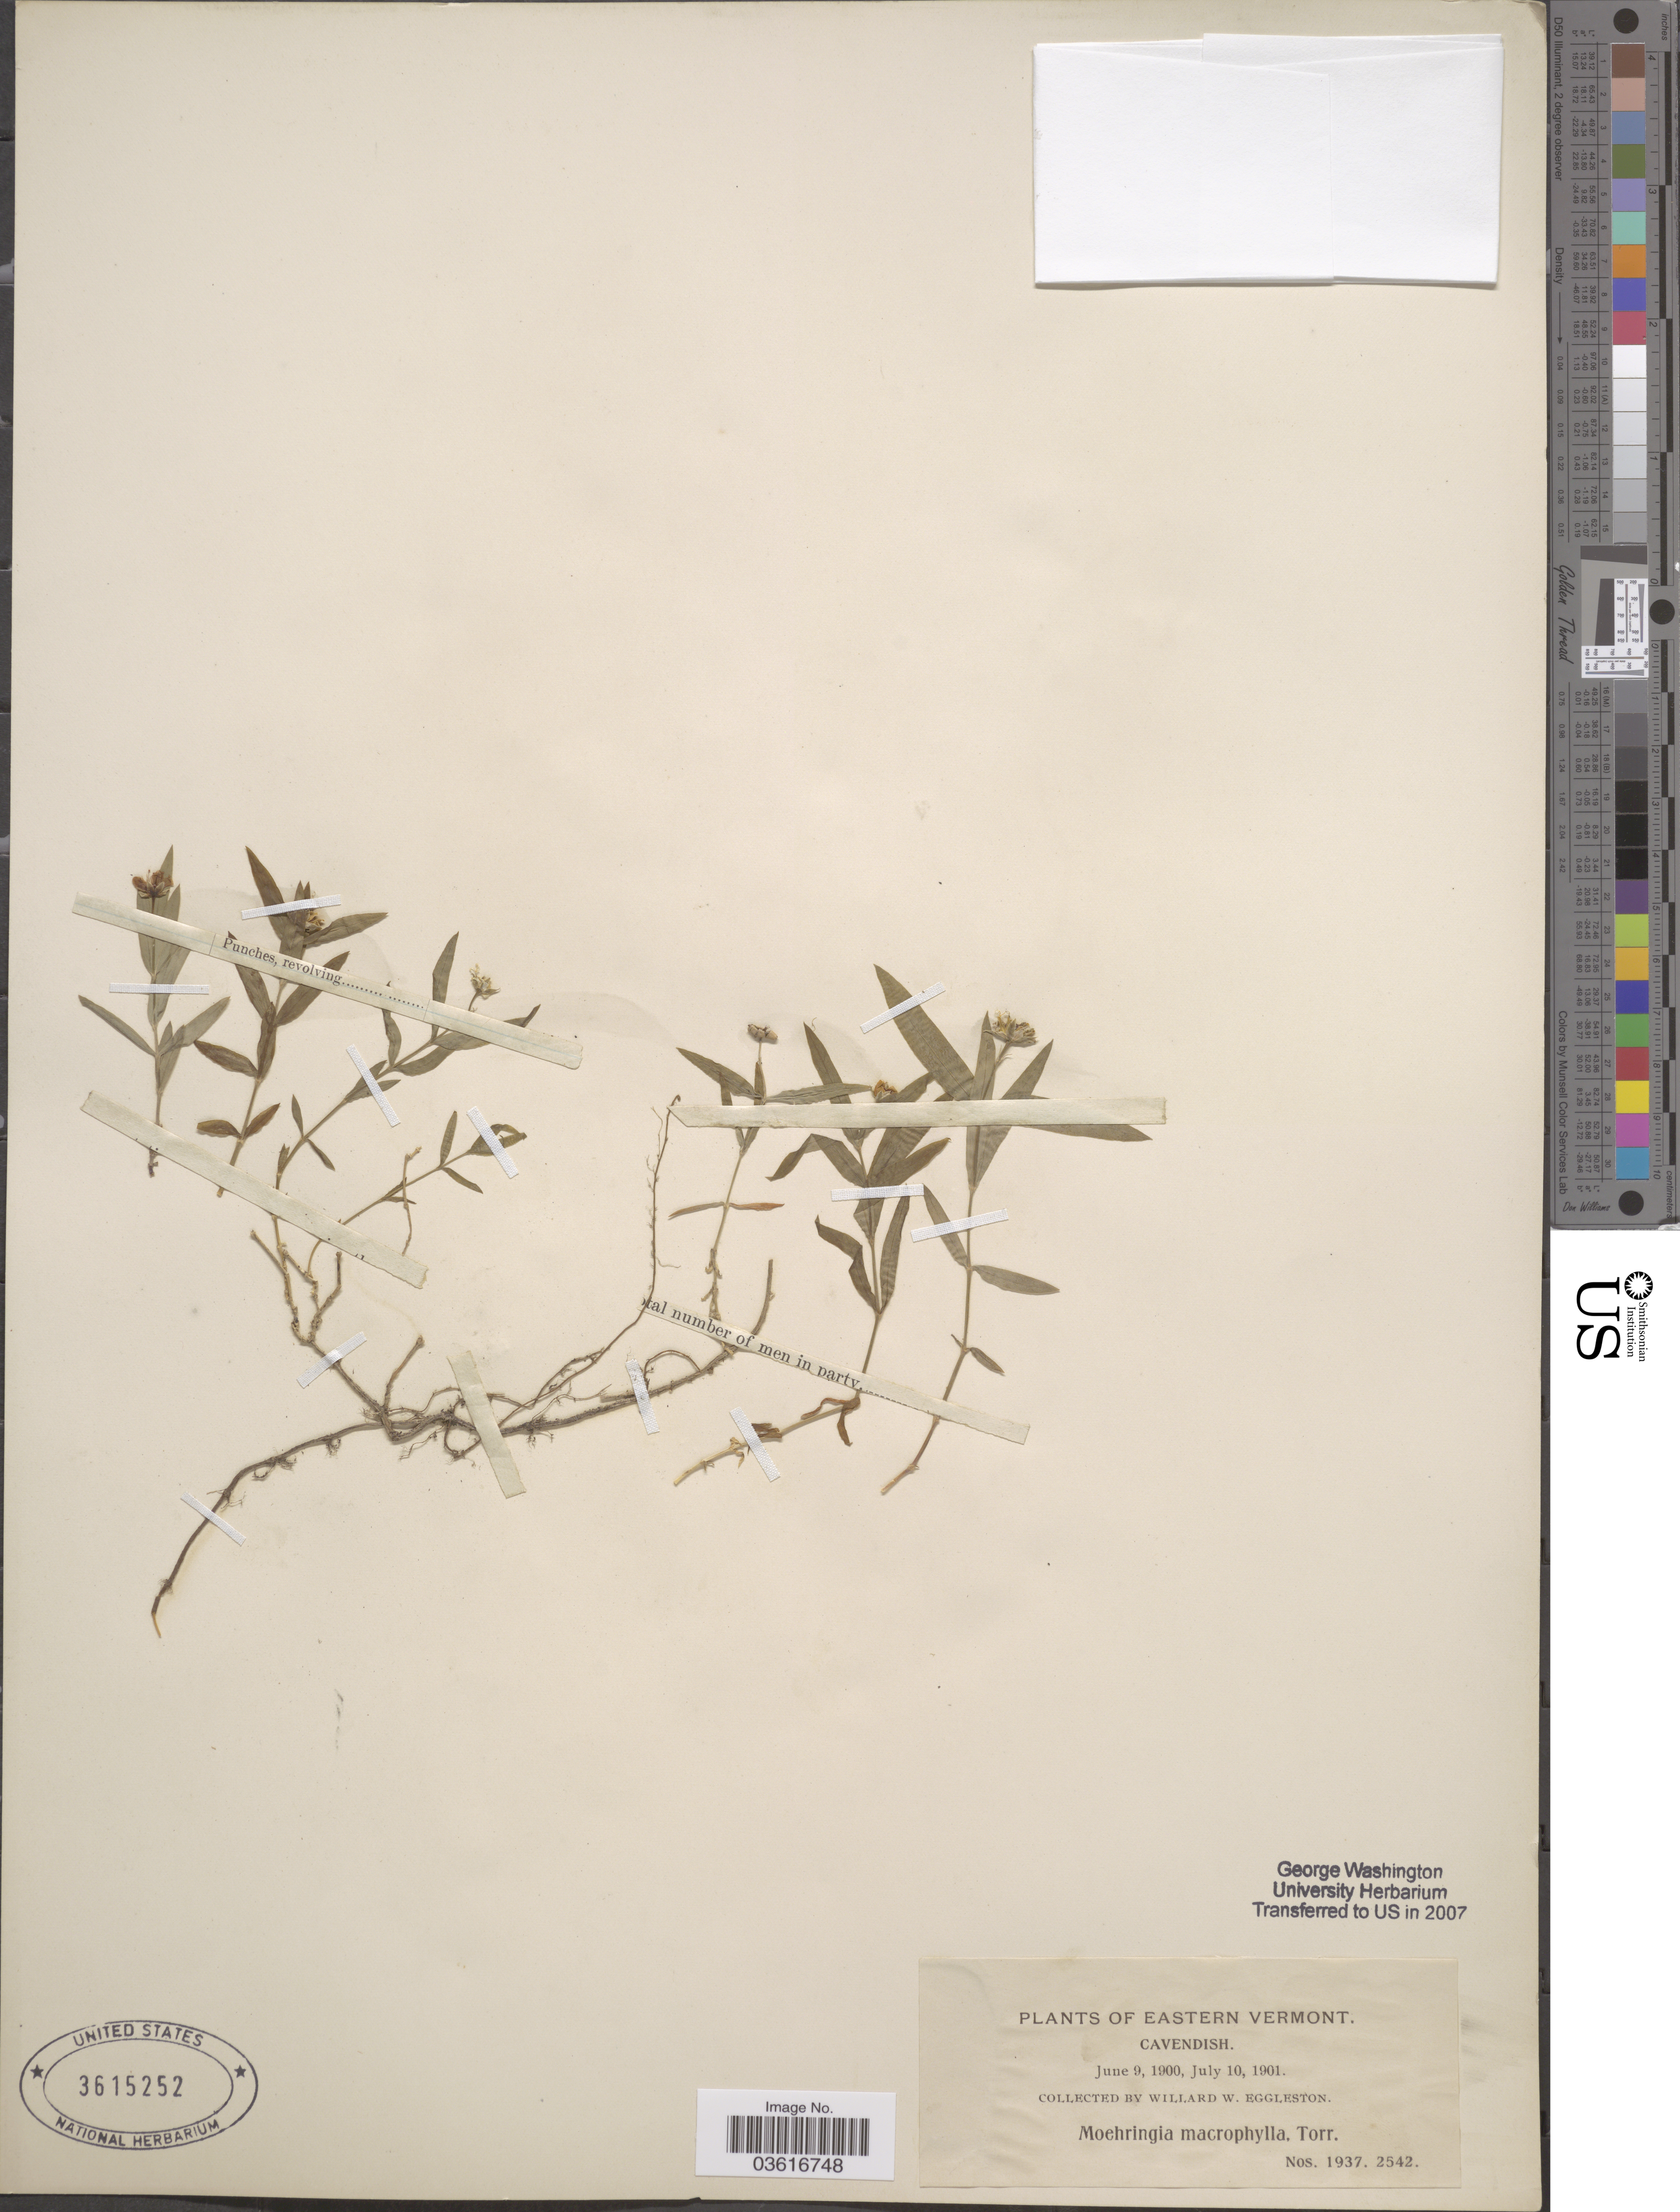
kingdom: Plantae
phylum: Tracheophyta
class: Magnoliopsida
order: Caryophyllales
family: Caryophyllaceae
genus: Minuartia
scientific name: Minuartia stricta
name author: (Sw.) Hiern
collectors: W. W. Eggleston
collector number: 1937/2542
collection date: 1900-06-09/1901-07-10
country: United States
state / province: Vermont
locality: Eastern Vermont, Cavendish.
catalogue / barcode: US 3615252